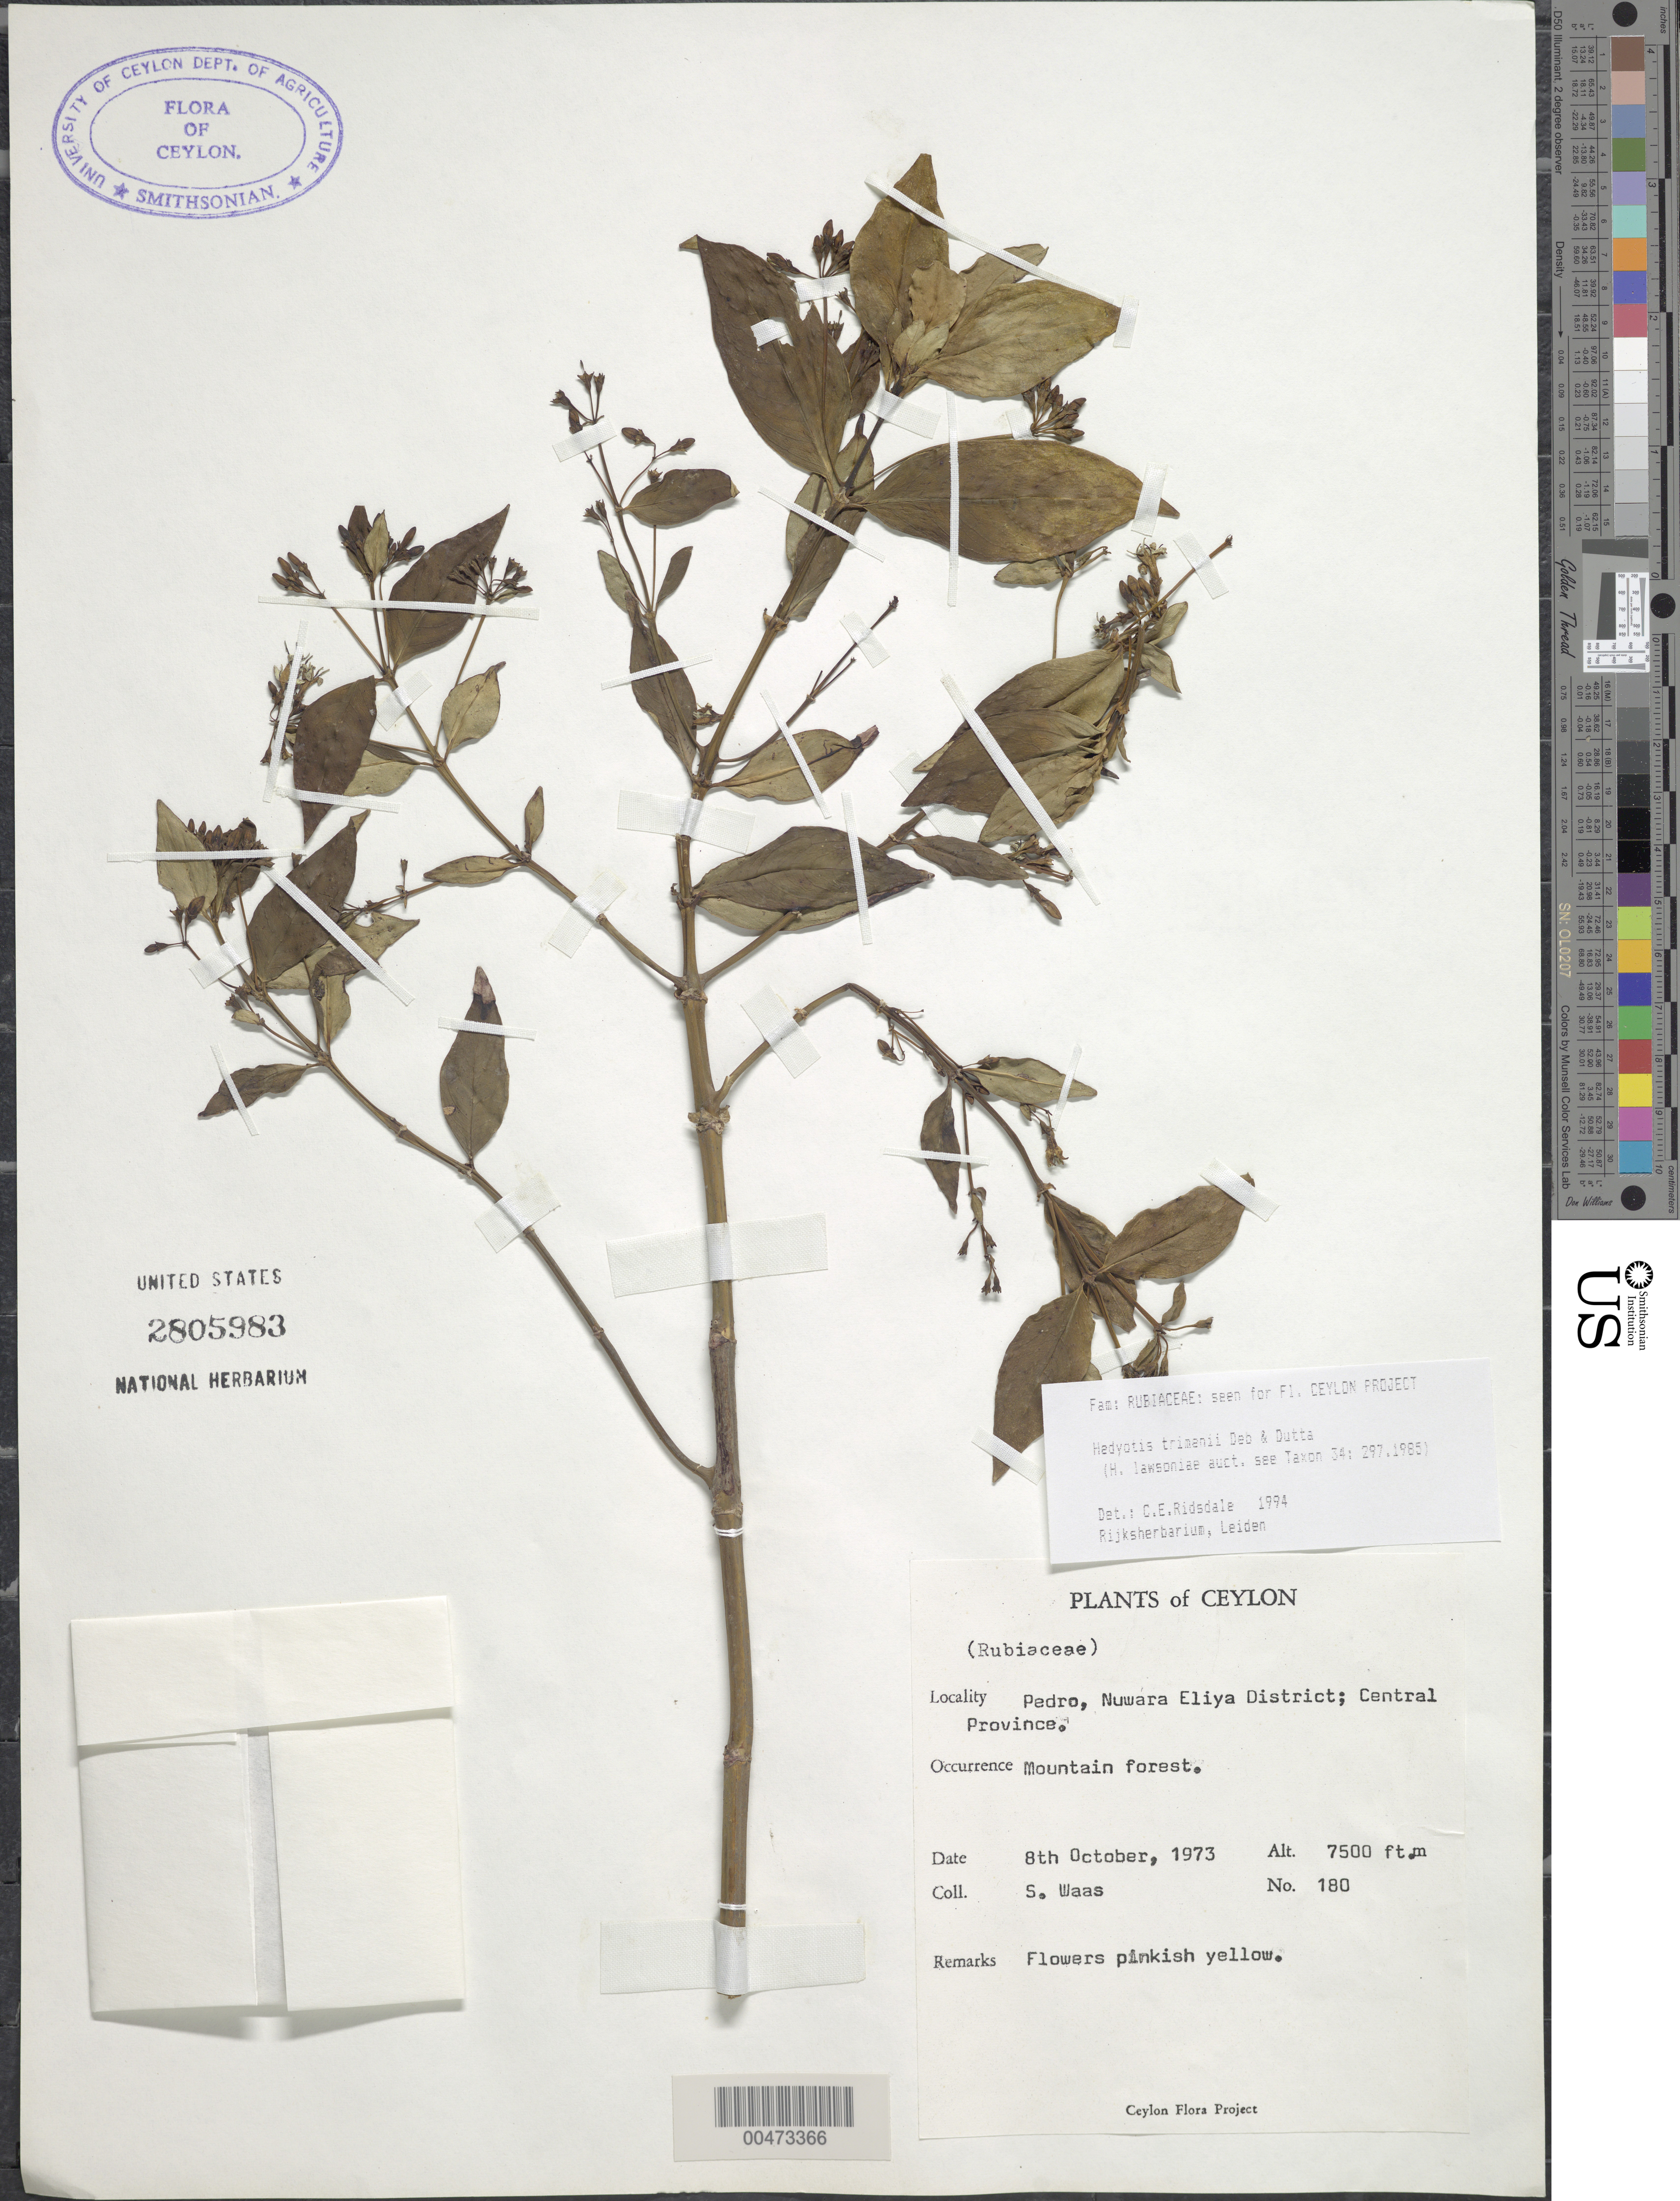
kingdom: Plantae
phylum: Tracheophyta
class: Magnoliopsida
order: Gentianales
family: Rubiaceae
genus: Hedyotis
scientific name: Hedyotis trimenii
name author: Deb & R. Dutta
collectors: S. Waas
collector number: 180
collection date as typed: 08 Oct 1973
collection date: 1973-10-08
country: Sri Lanka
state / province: Central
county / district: Nuwara Eliya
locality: Pedro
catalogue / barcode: US 2805983